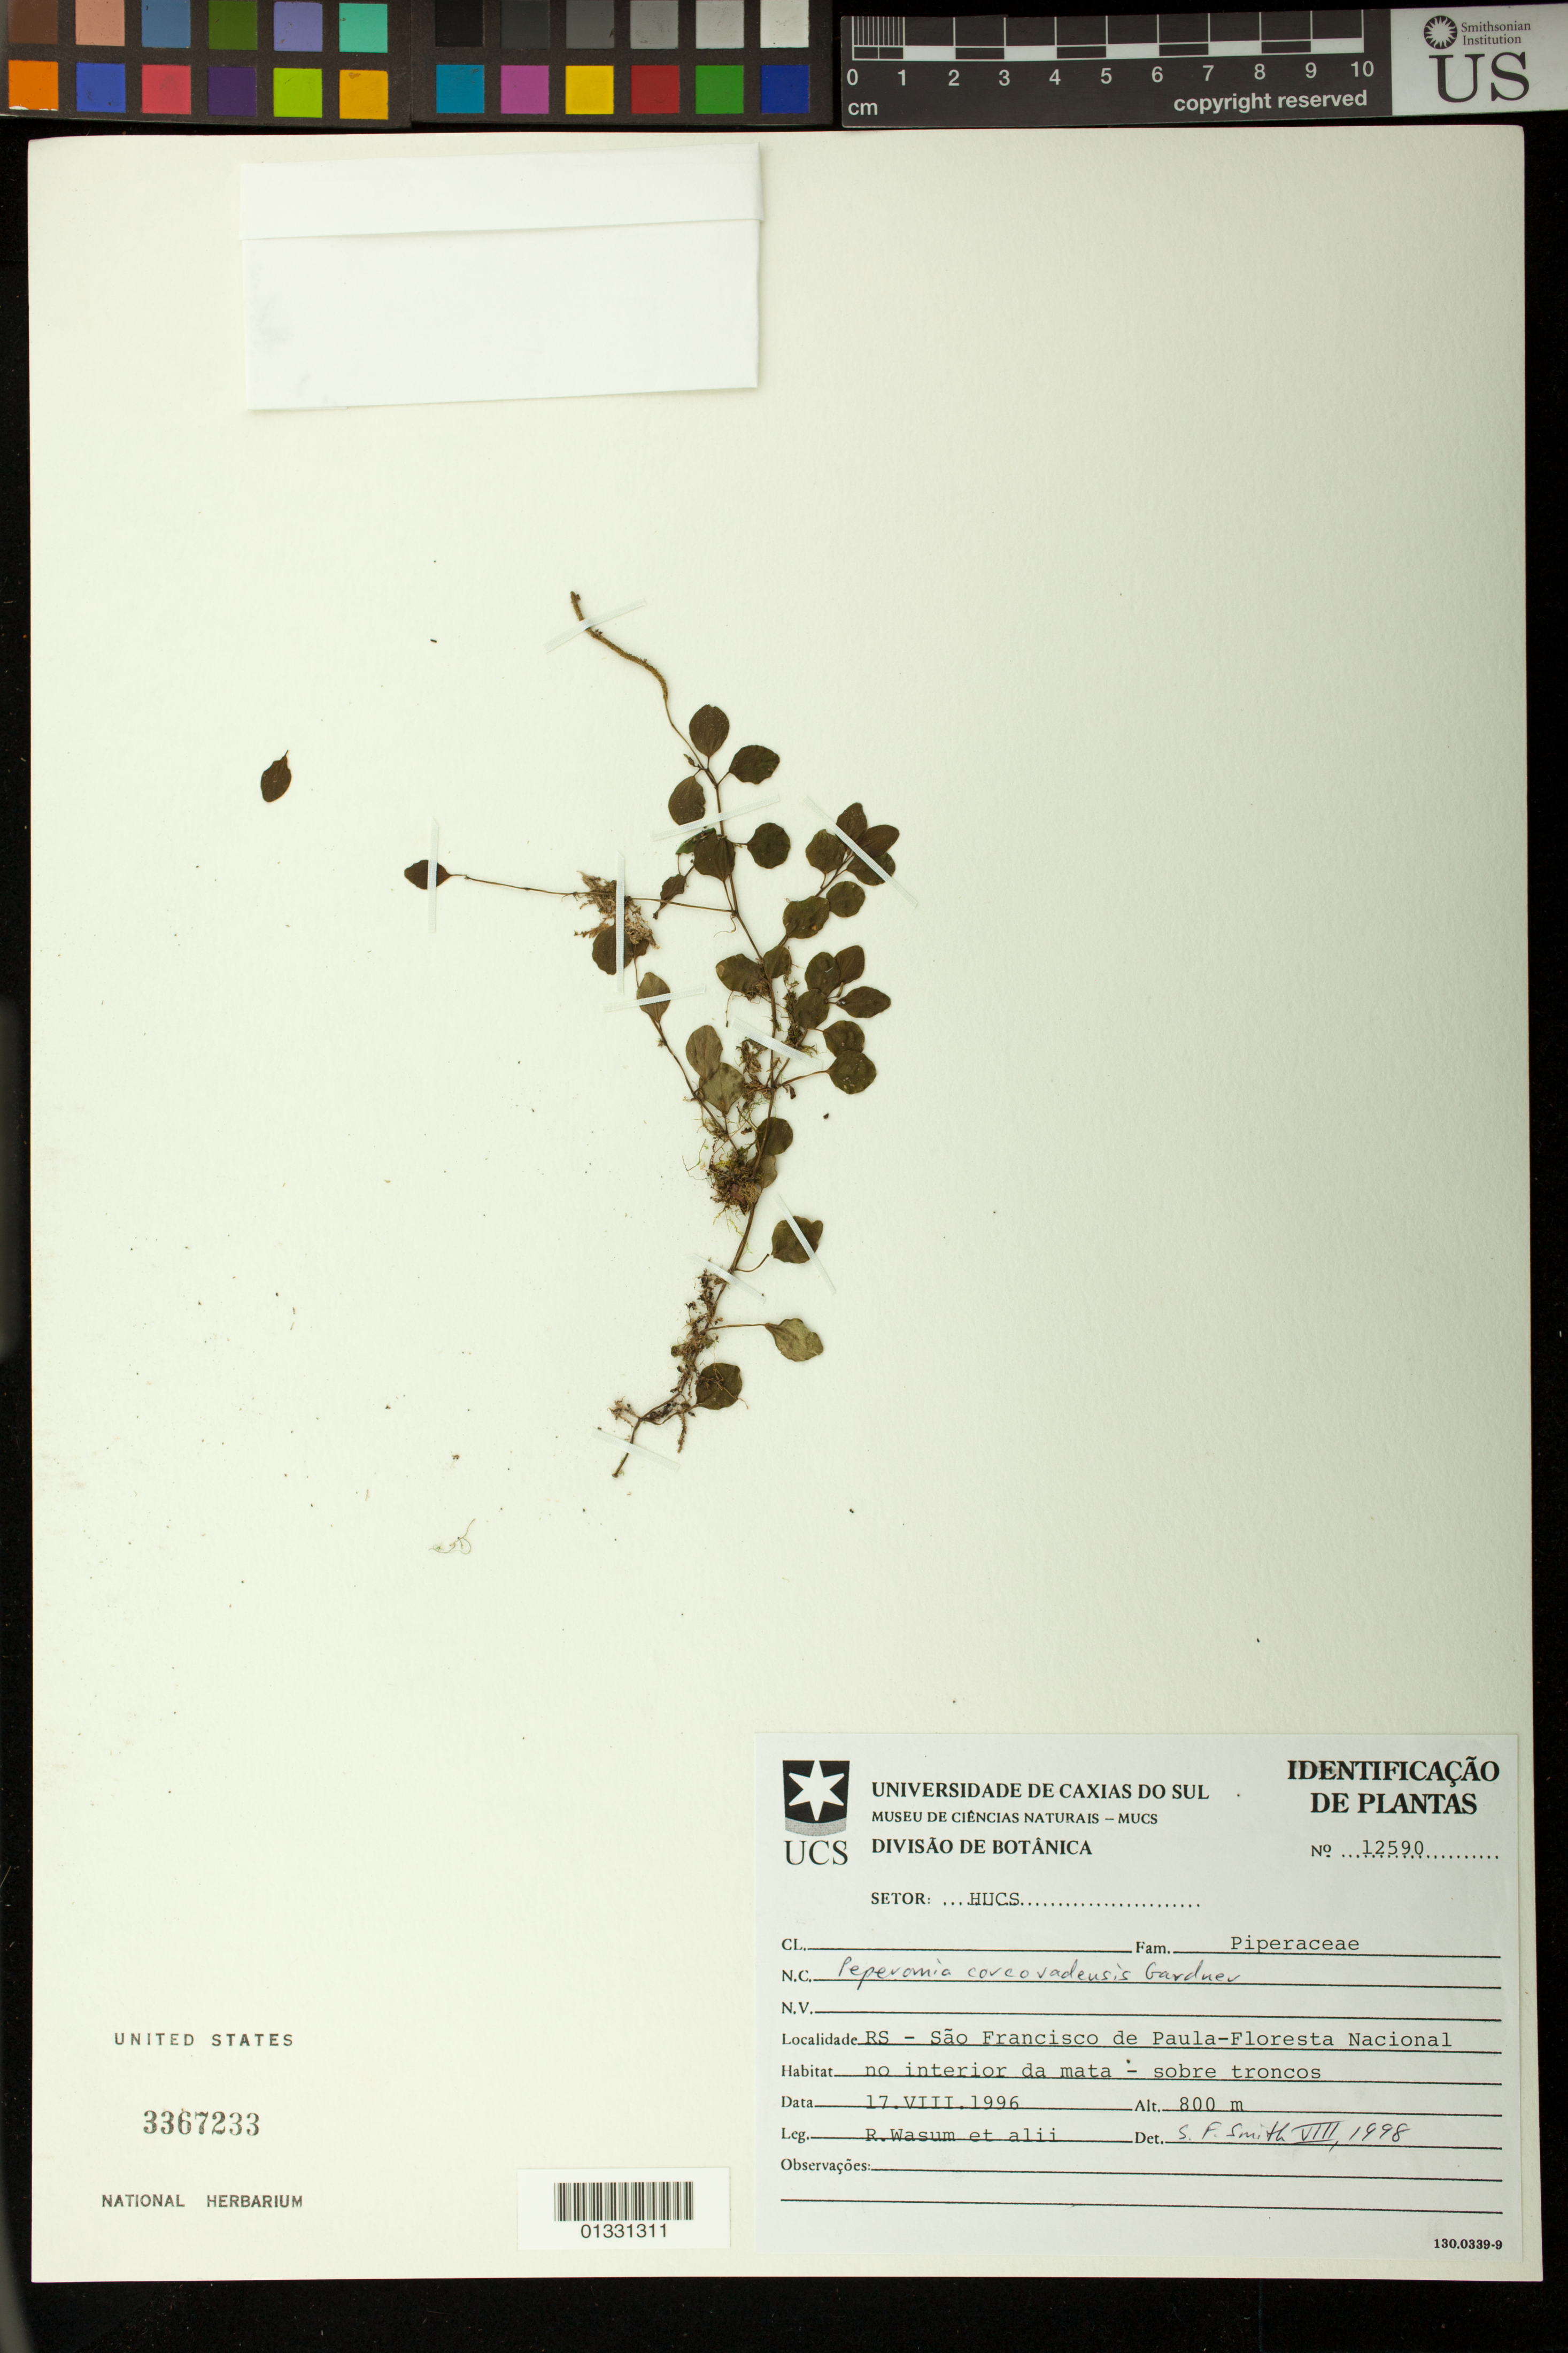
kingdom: Plantae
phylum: Tracheophyta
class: Magnoliopsida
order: Piperales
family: Piperaceae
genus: Peperomia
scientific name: Peperomia corcovadensis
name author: Gardner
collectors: R. Wasum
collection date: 1996-08-17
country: Brazil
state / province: Rio Grande do Sul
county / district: São Francisco de Paula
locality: Floresta Nacional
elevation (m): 800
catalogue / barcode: US 3367233